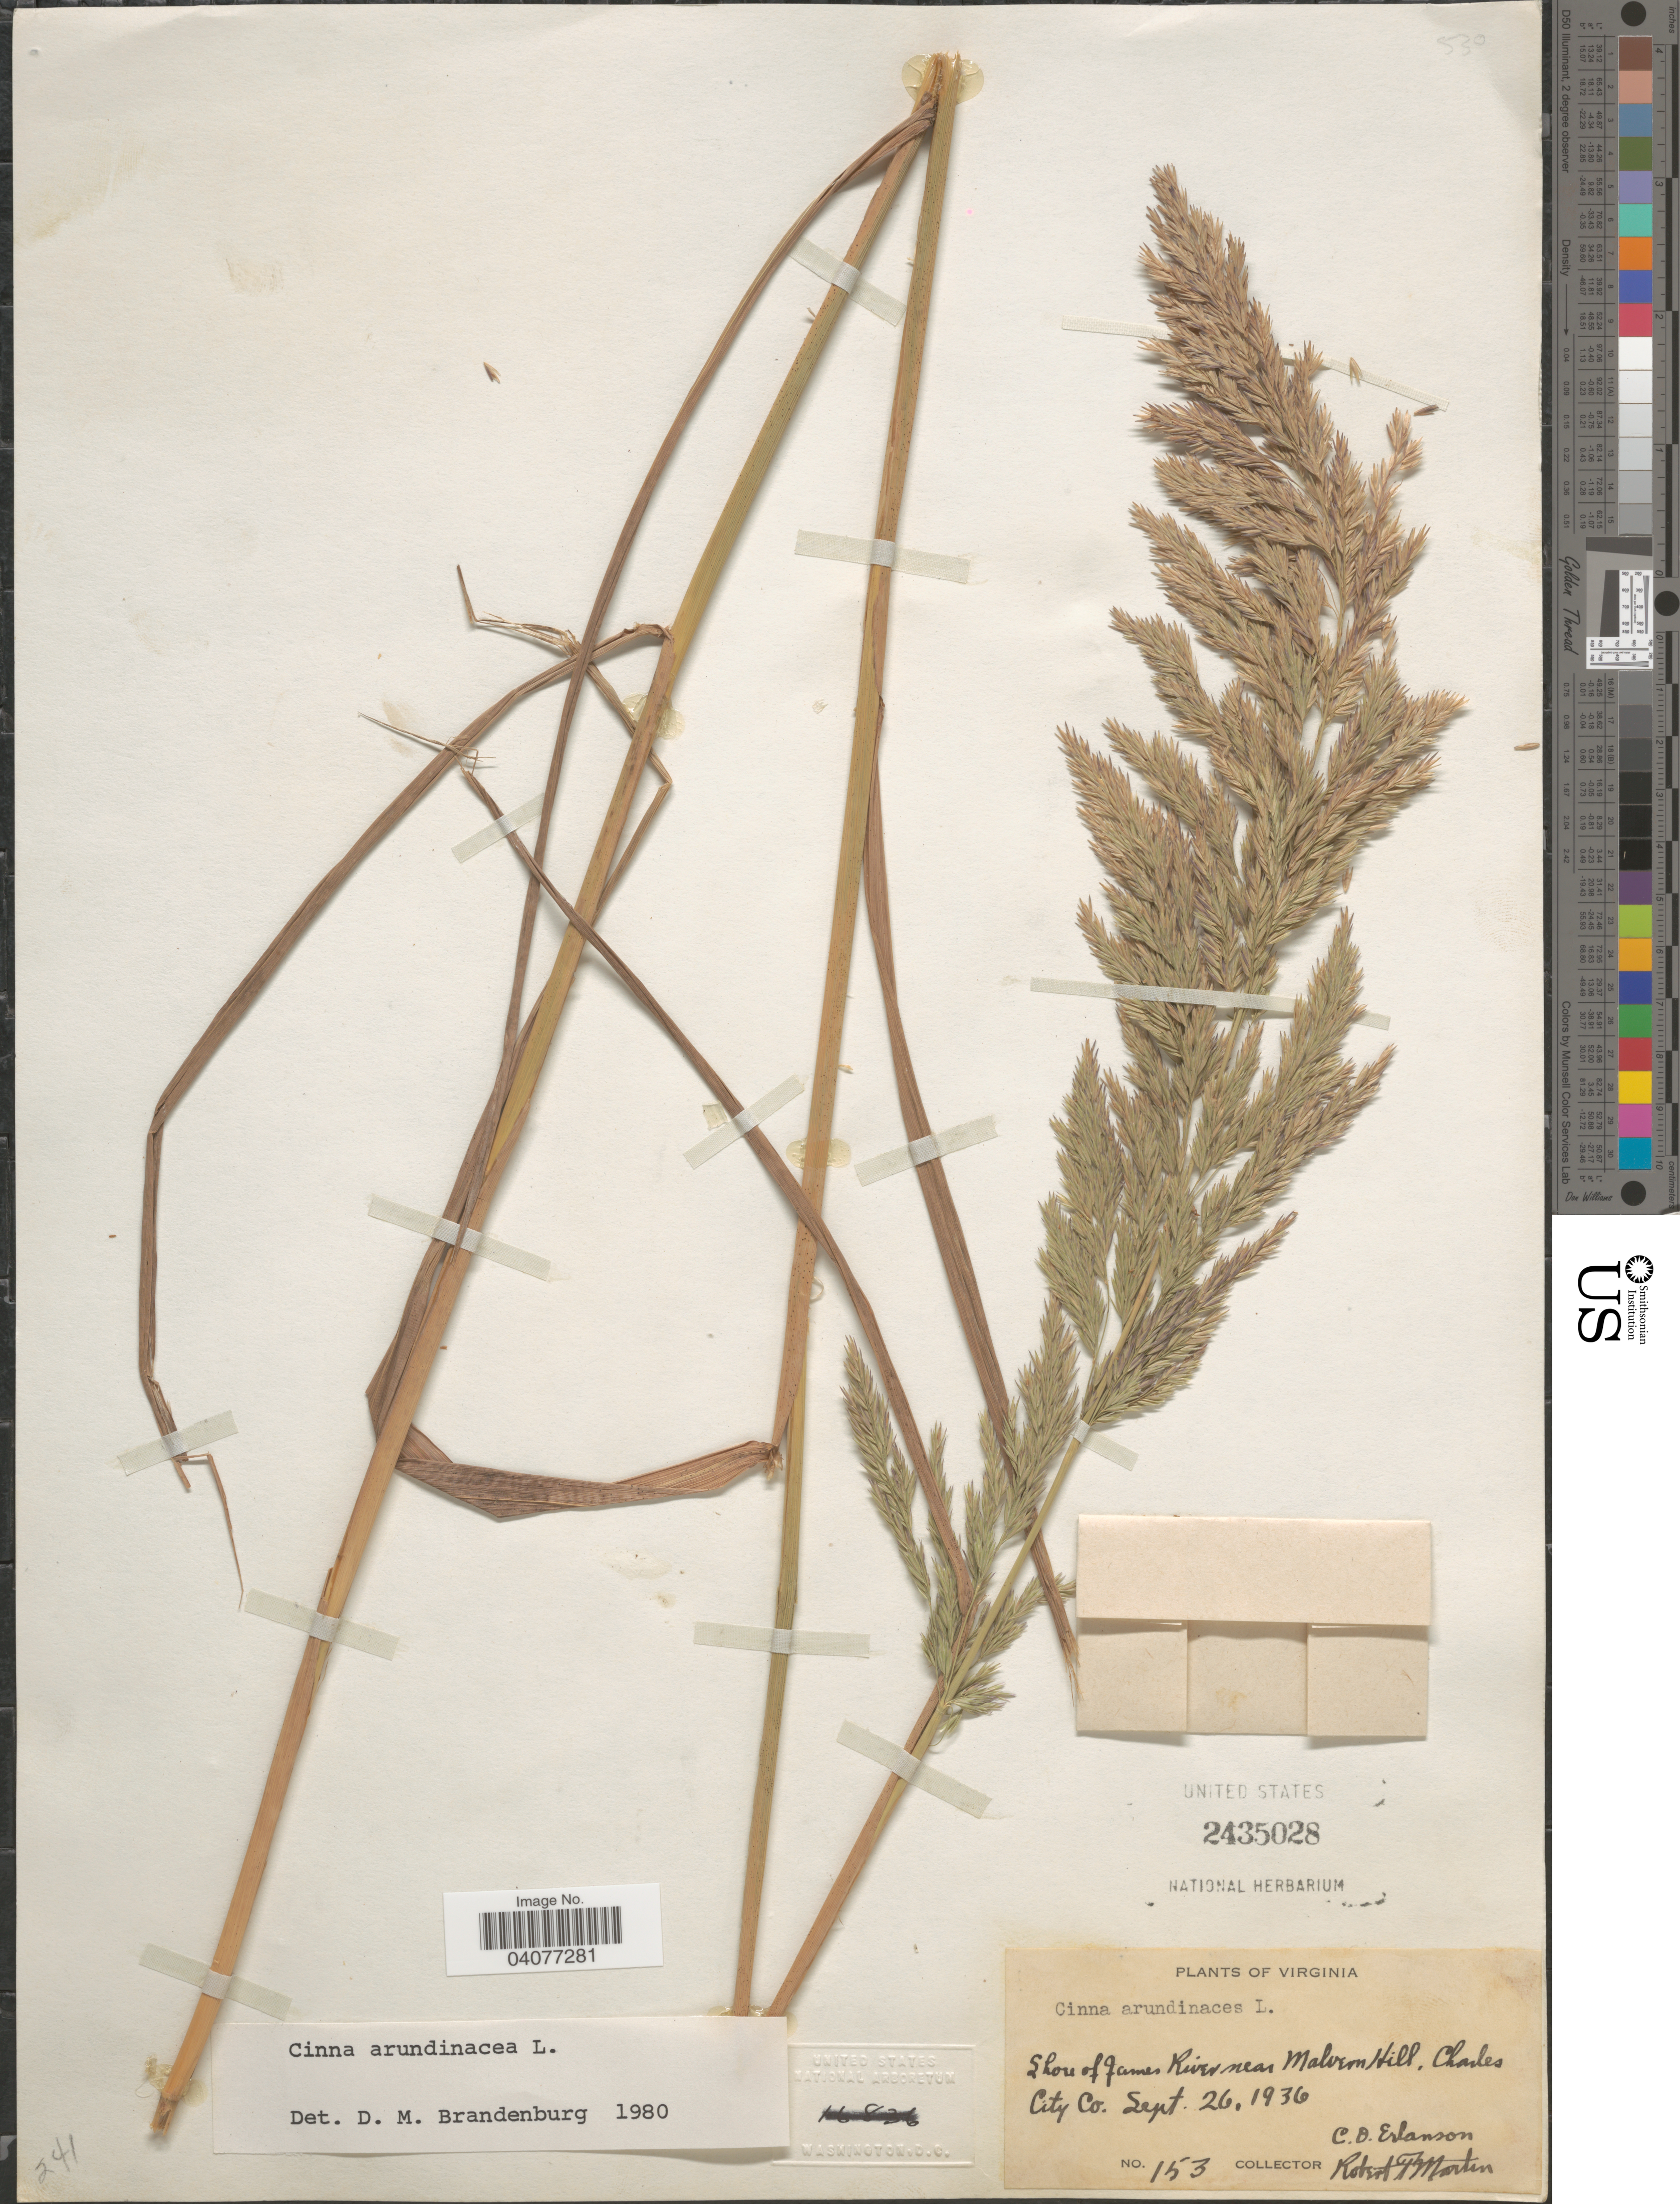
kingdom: Plantae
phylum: Tracheophyta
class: Liliopsida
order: Poales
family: Poaceae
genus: Cinna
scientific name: Cinna arundinacea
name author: L.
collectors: C. O. Erlanson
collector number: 153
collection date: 1936-09-26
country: United States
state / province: Virginia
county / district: Charles City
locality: Shore of James River near Malvern Hill, Charles City Co.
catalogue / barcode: US 2435028